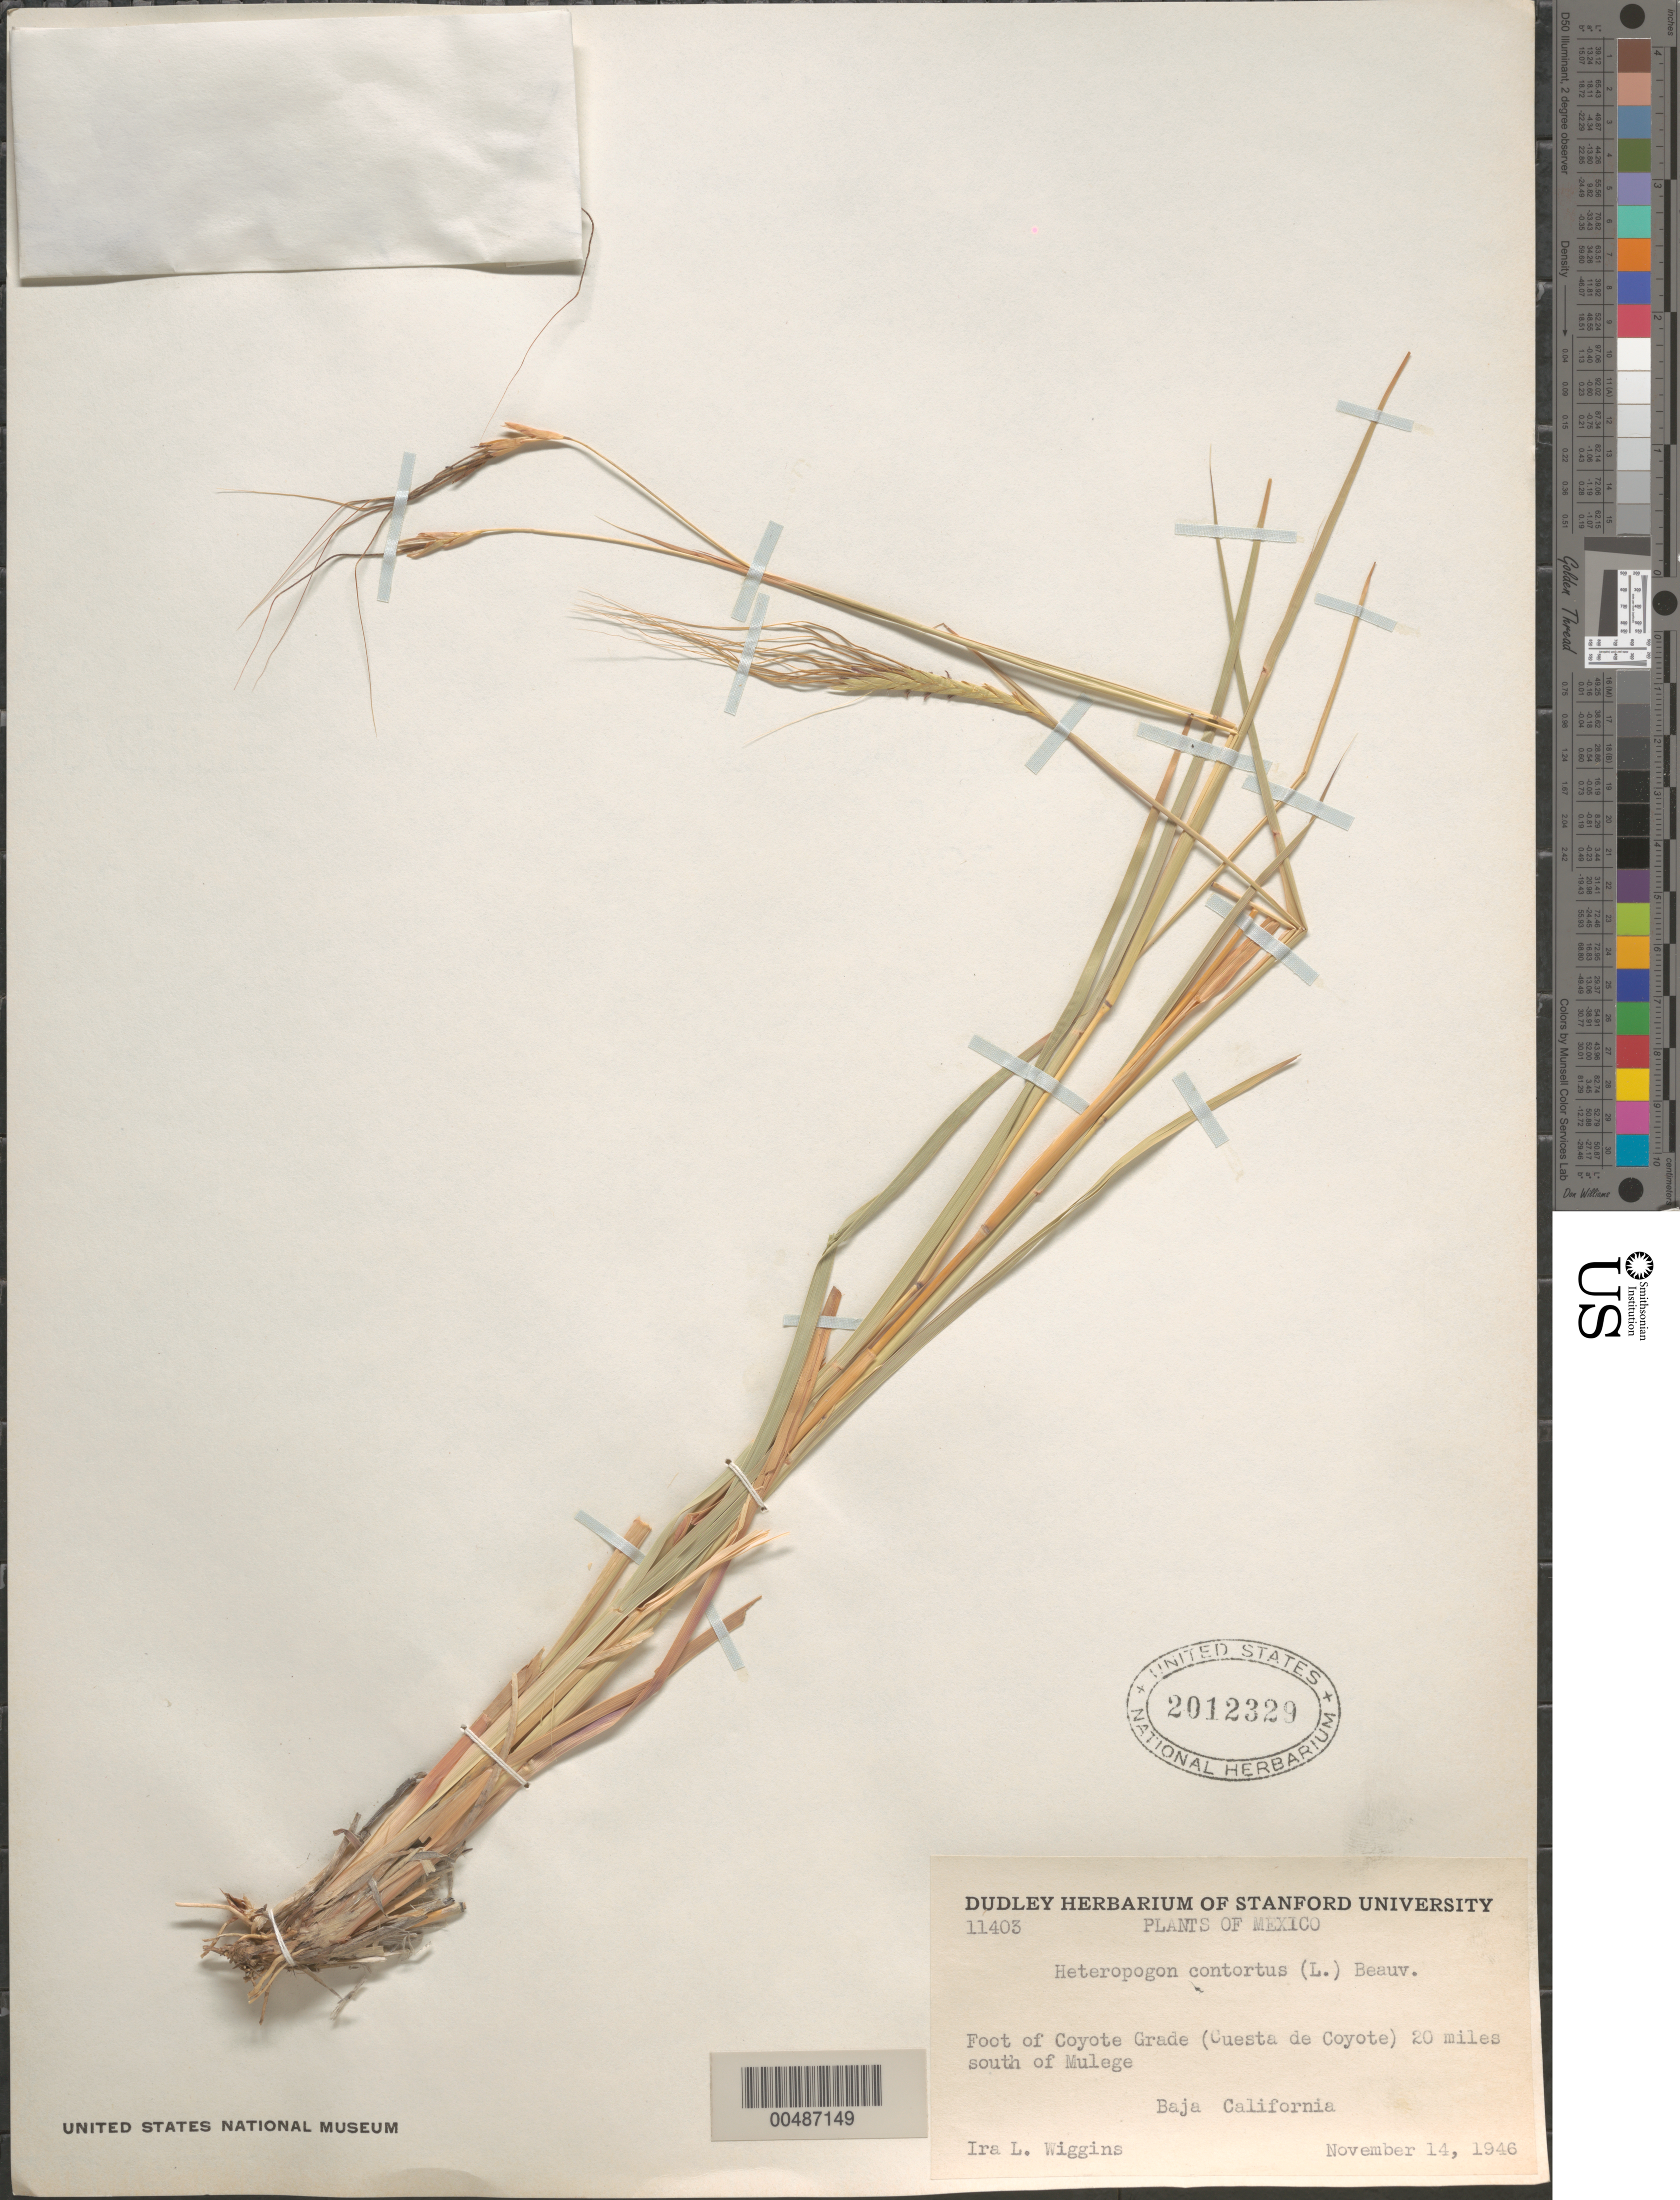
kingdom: Plantae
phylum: Tracheophyta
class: Liliopsida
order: Poales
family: Poaceae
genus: Heteropogon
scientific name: Heteropogon contortus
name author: (L.) P. Beauv. ex Roem. & Schult.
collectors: I. L. Wiggins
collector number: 11403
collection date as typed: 14 Nov 1946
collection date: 1946-11-14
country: Mexico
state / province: Baja California Sur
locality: Foot of Coyote Grade (Cuesta de Coyote) 20 mi S of Mulege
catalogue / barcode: US 2012329